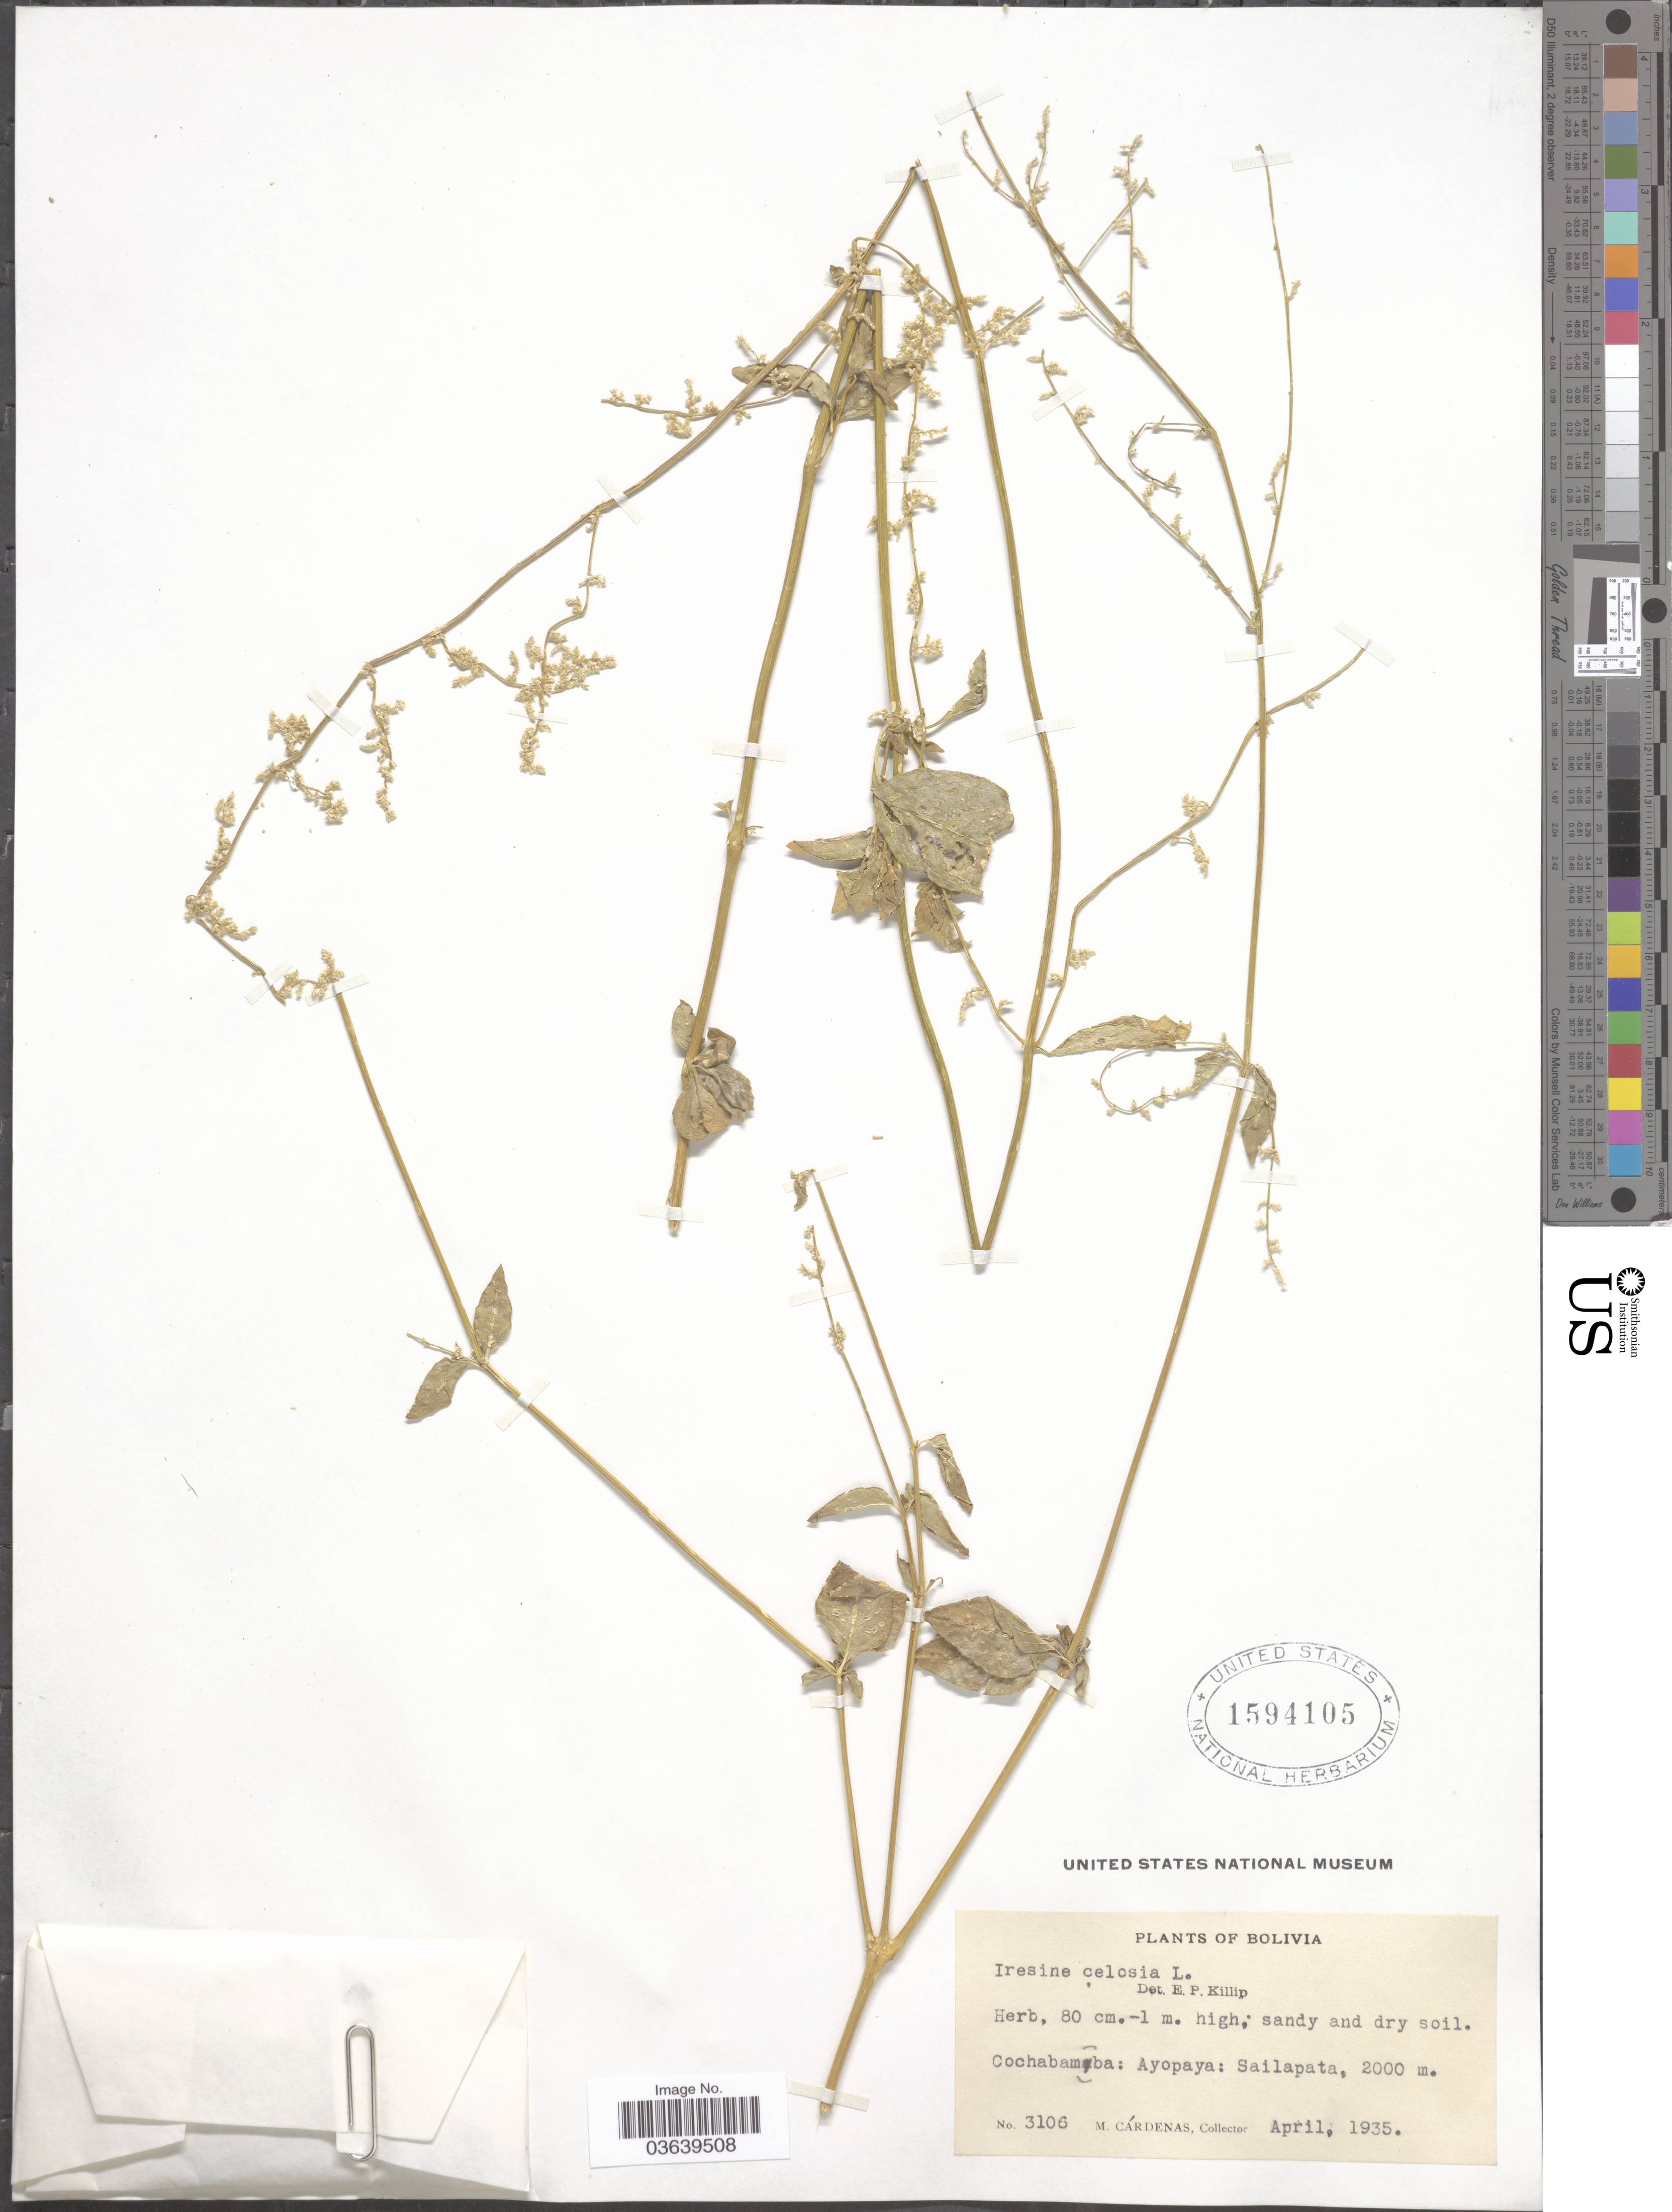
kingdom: Plantae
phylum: Tracheophyta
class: Magnoliopsida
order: Caryophyllales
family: Amaranthaceae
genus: Iresine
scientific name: Iresine celosia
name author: L.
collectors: M. Cárdenas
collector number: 3106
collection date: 1935-04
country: Bolivia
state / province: Cochabamba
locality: Ayopaya: Sailapata.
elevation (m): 2000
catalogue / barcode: US 1594105